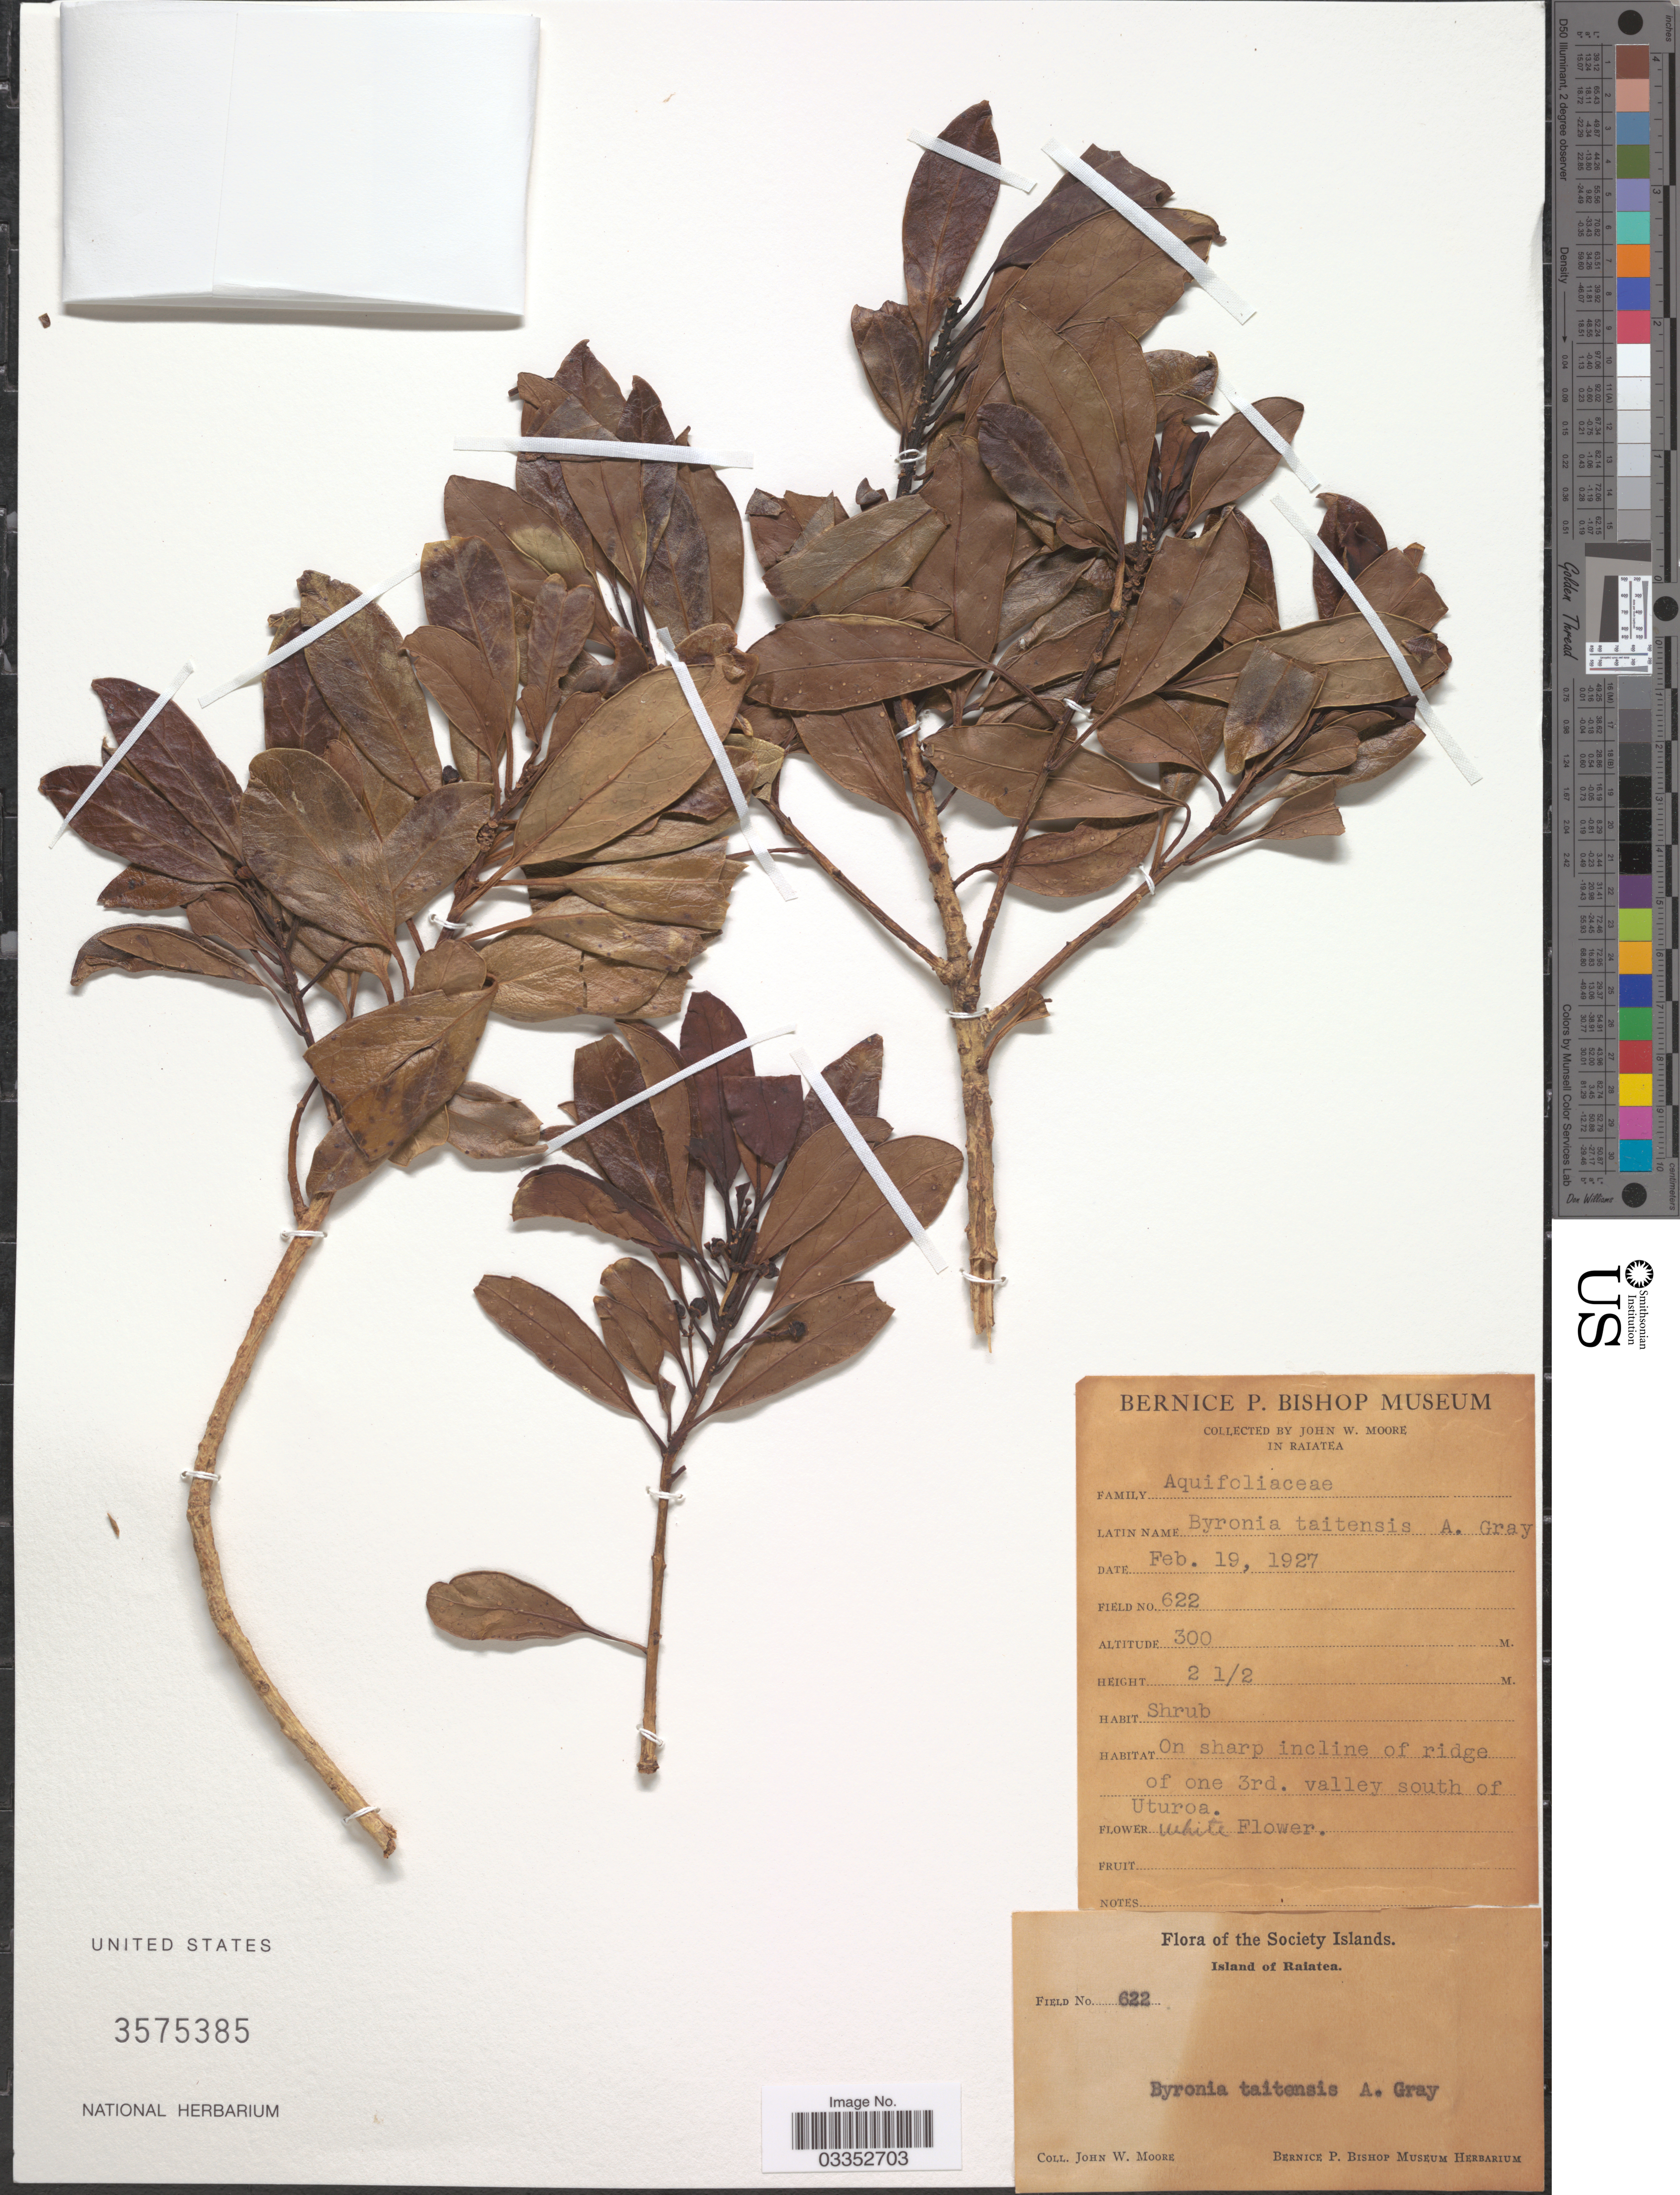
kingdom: Plantae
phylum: Tracheophyta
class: Magnoliopsida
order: Aquifoliales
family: Aquifoliaceae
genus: Ilex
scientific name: Ilex taitensis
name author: (A. Gray) J.W. Moore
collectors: J. Moore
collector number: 622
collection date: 1927-02-19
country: French Polynesia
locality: The Society Islands. Island of Raiatea. On sharp incline of ridge on one 3rd. valley south of Uturoa.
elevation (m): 300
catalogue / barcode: US 3575385